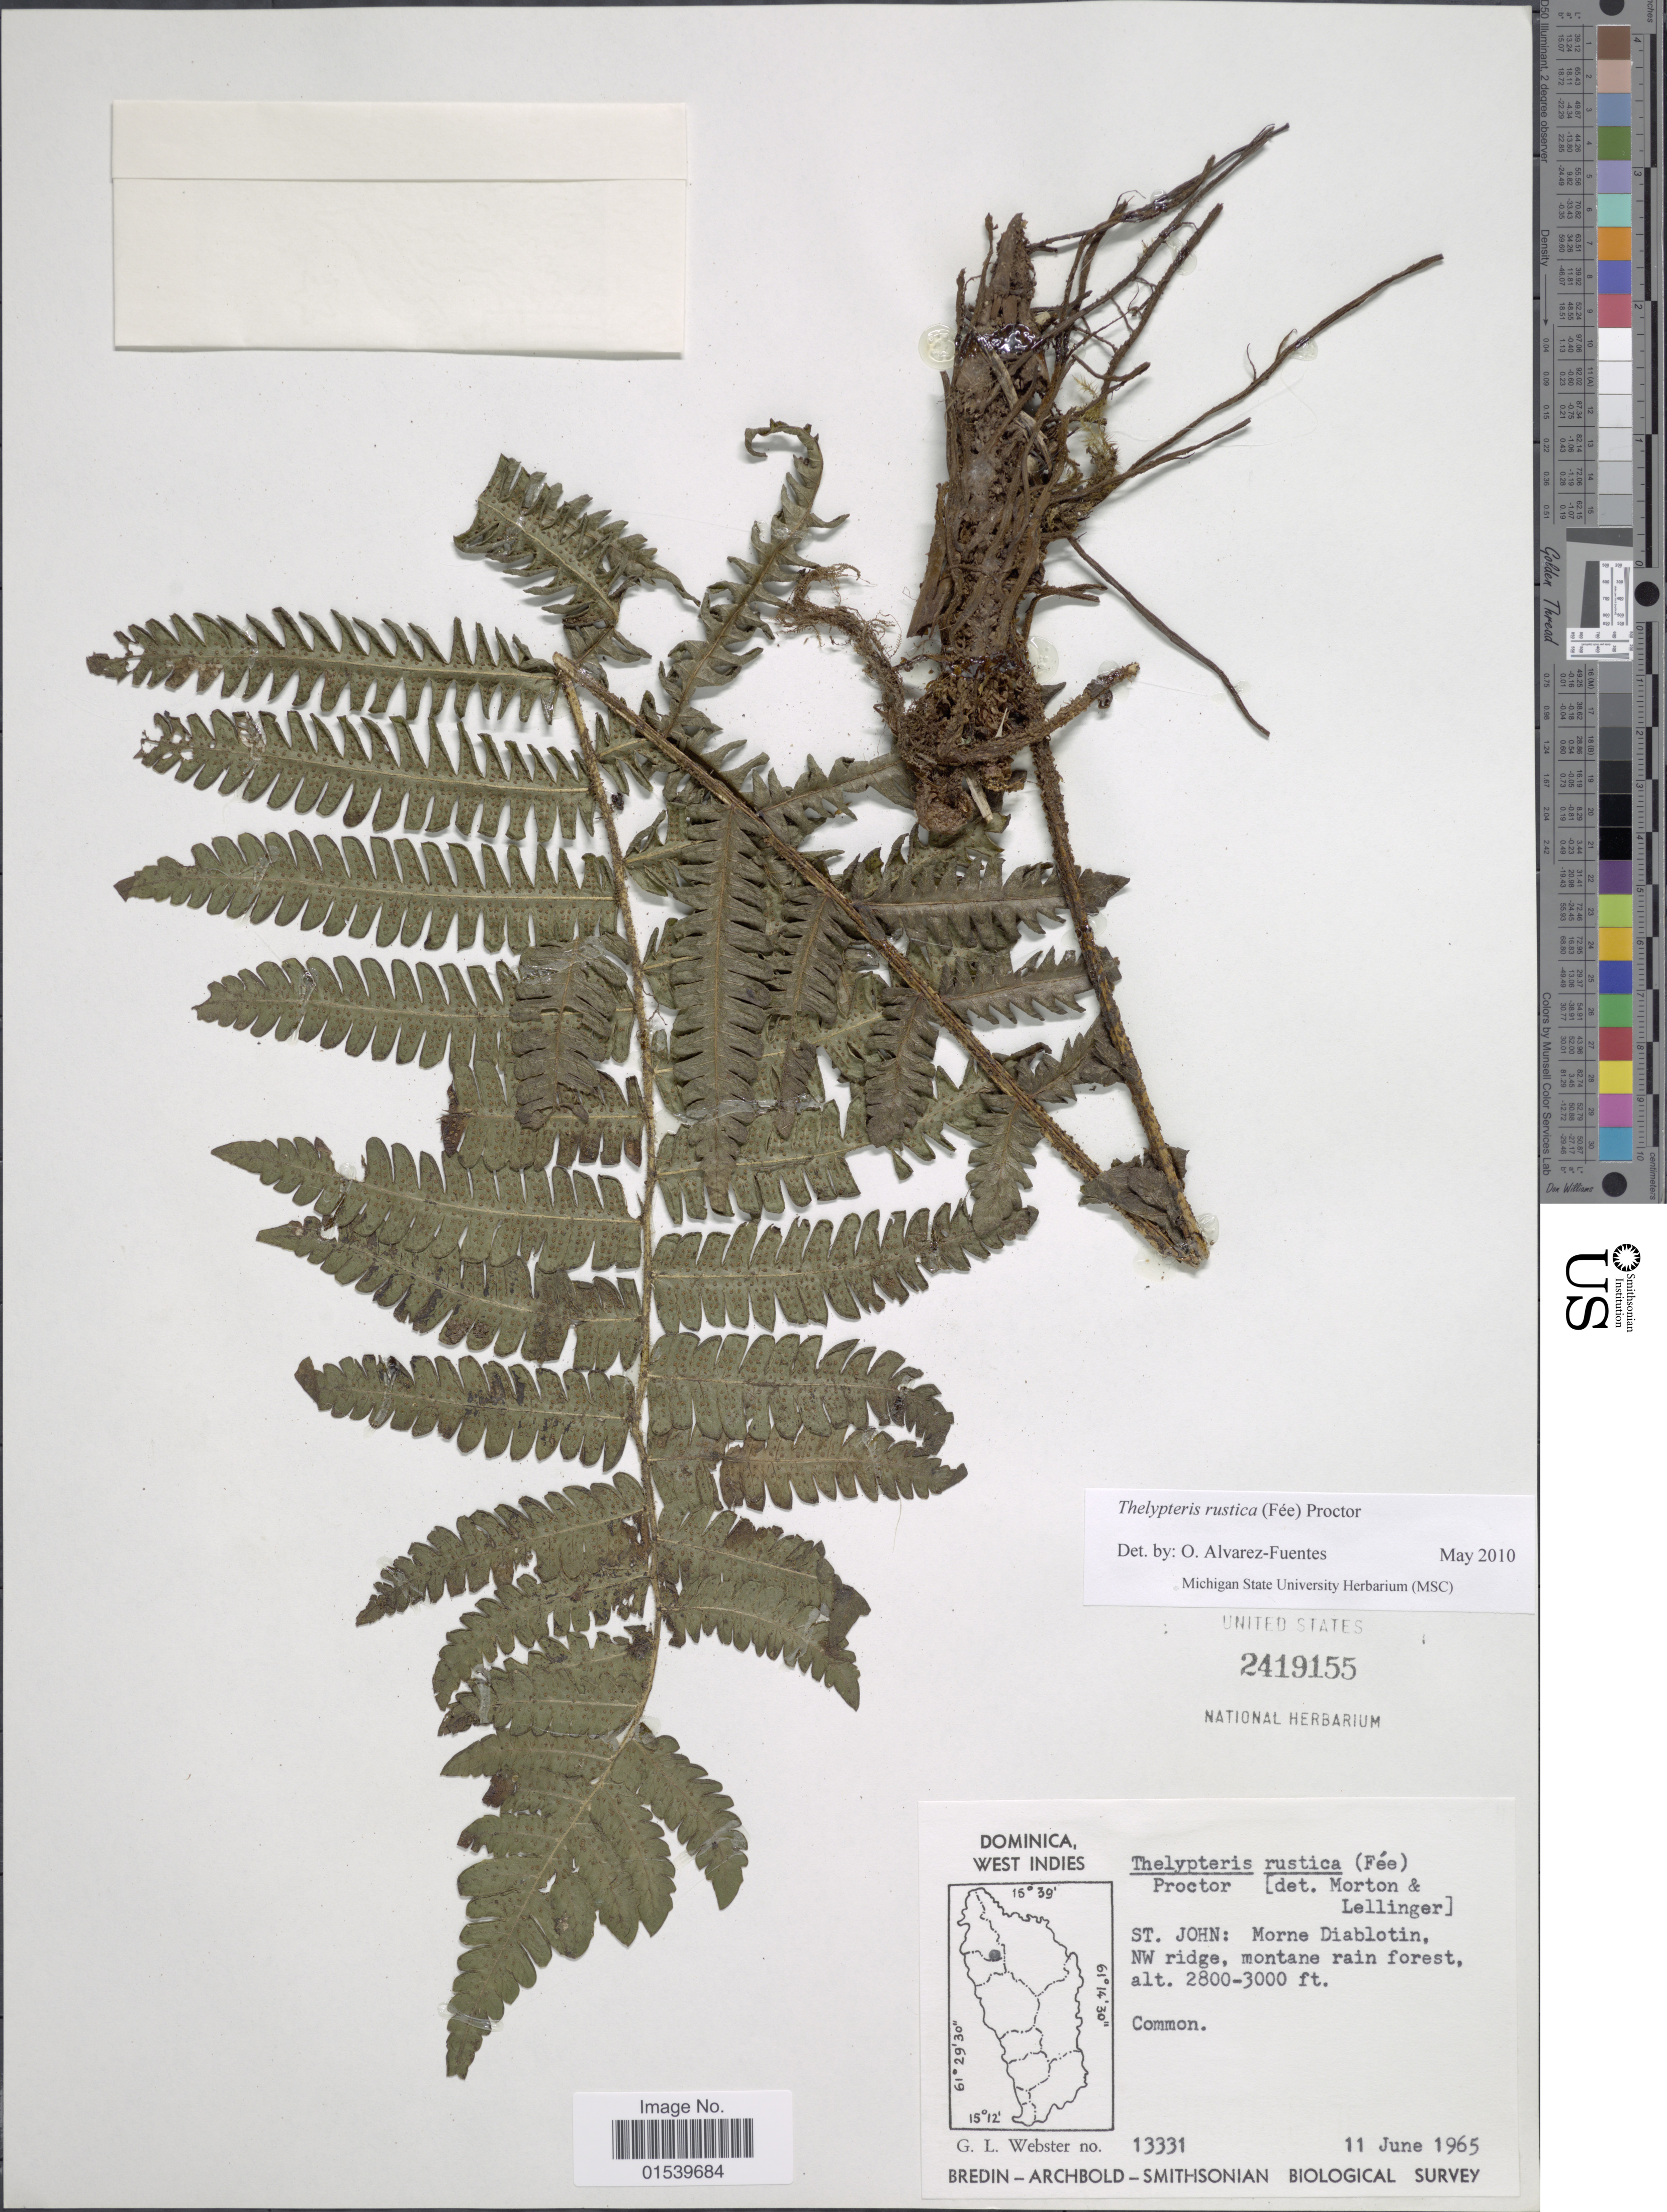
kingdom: Plantae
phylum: Tracheophyta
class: Polypodiopsida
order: Polypodiales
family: Thelypteridaceae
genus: Amauropelta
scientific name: Amauropelta rustica (Fée) comb. nov., ined 2015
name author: (Fée)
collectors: G. L. Webster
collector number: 13331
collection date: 1965-06-11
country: Dominica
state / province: St. John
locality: Morne Diablotin, NW ridge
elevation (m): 853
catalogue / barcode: US 2419155